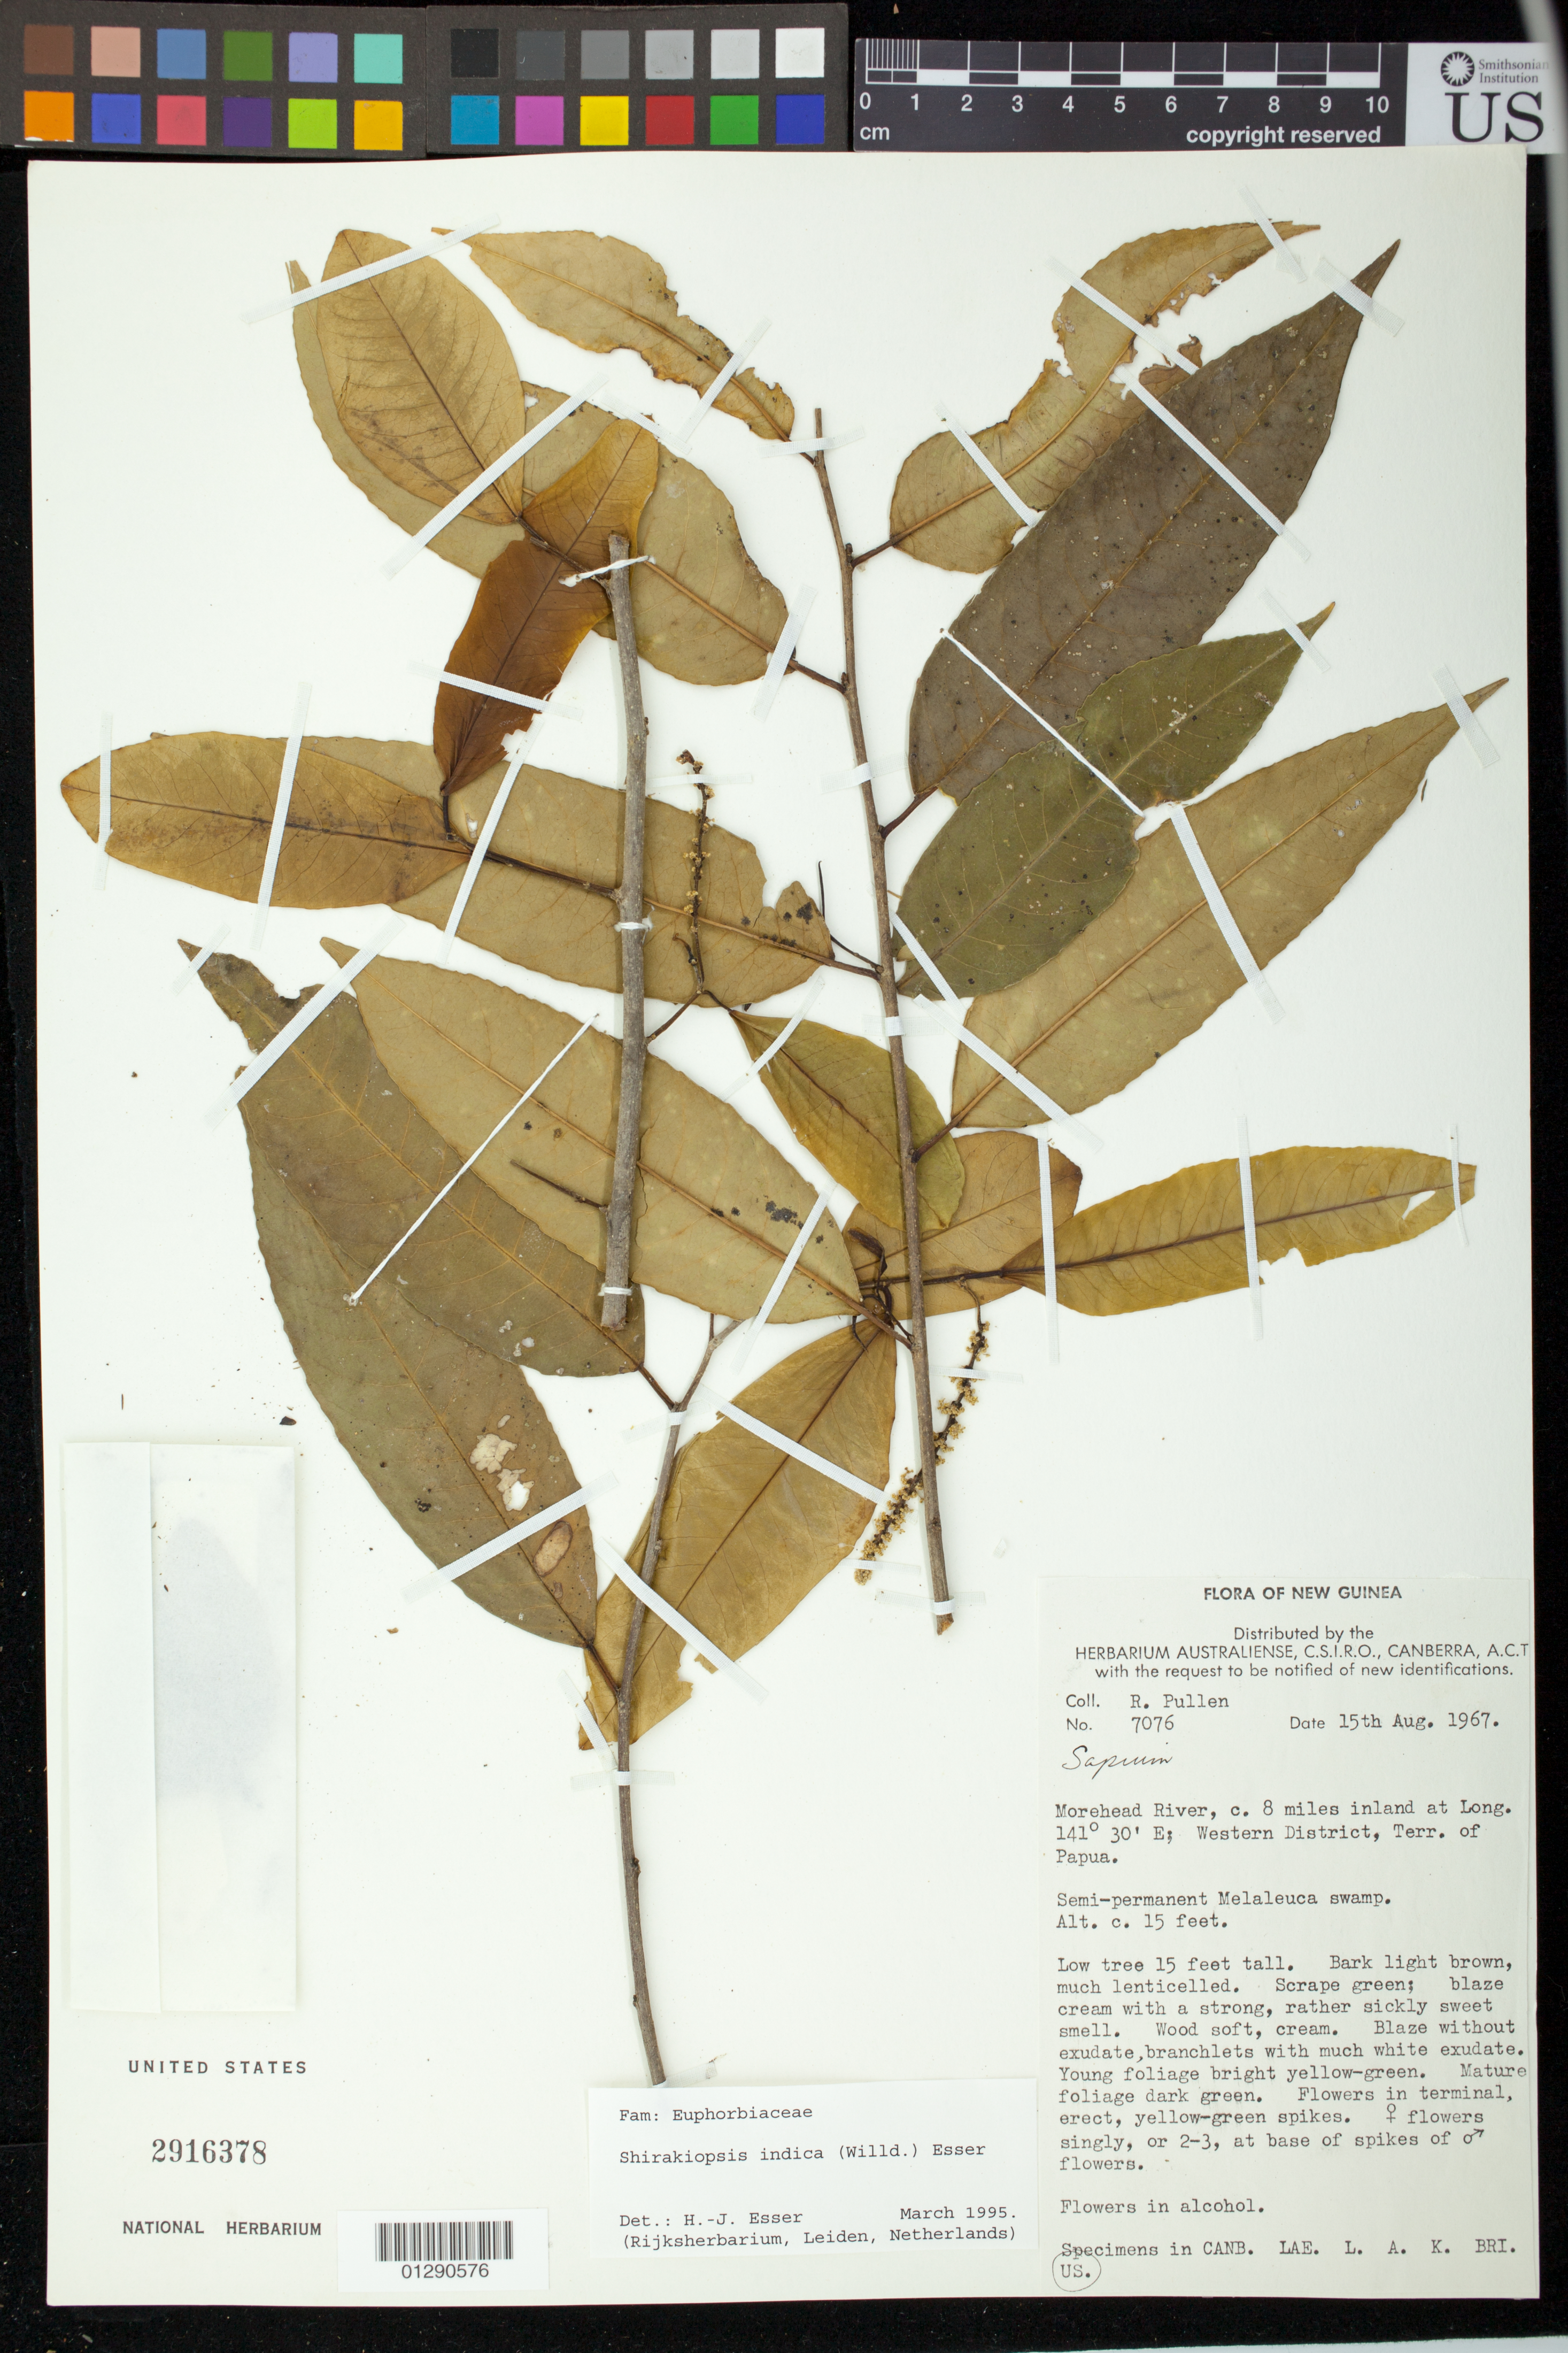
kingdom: Plantae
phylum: Tracheophyta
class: Magnoliopsida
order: Malpighiales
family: Euphorbiaceae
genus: Sapium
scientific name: Sapium indicum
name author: Willd.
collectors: R. Pullen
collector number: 7076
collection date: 1967-08-15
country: Papua New Guinea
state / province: Western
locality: Morehead River, c. 8 miles inland at Long. 141.30' E; Western District, Terr. of Papua.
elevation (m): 5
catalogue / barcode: US 2916378